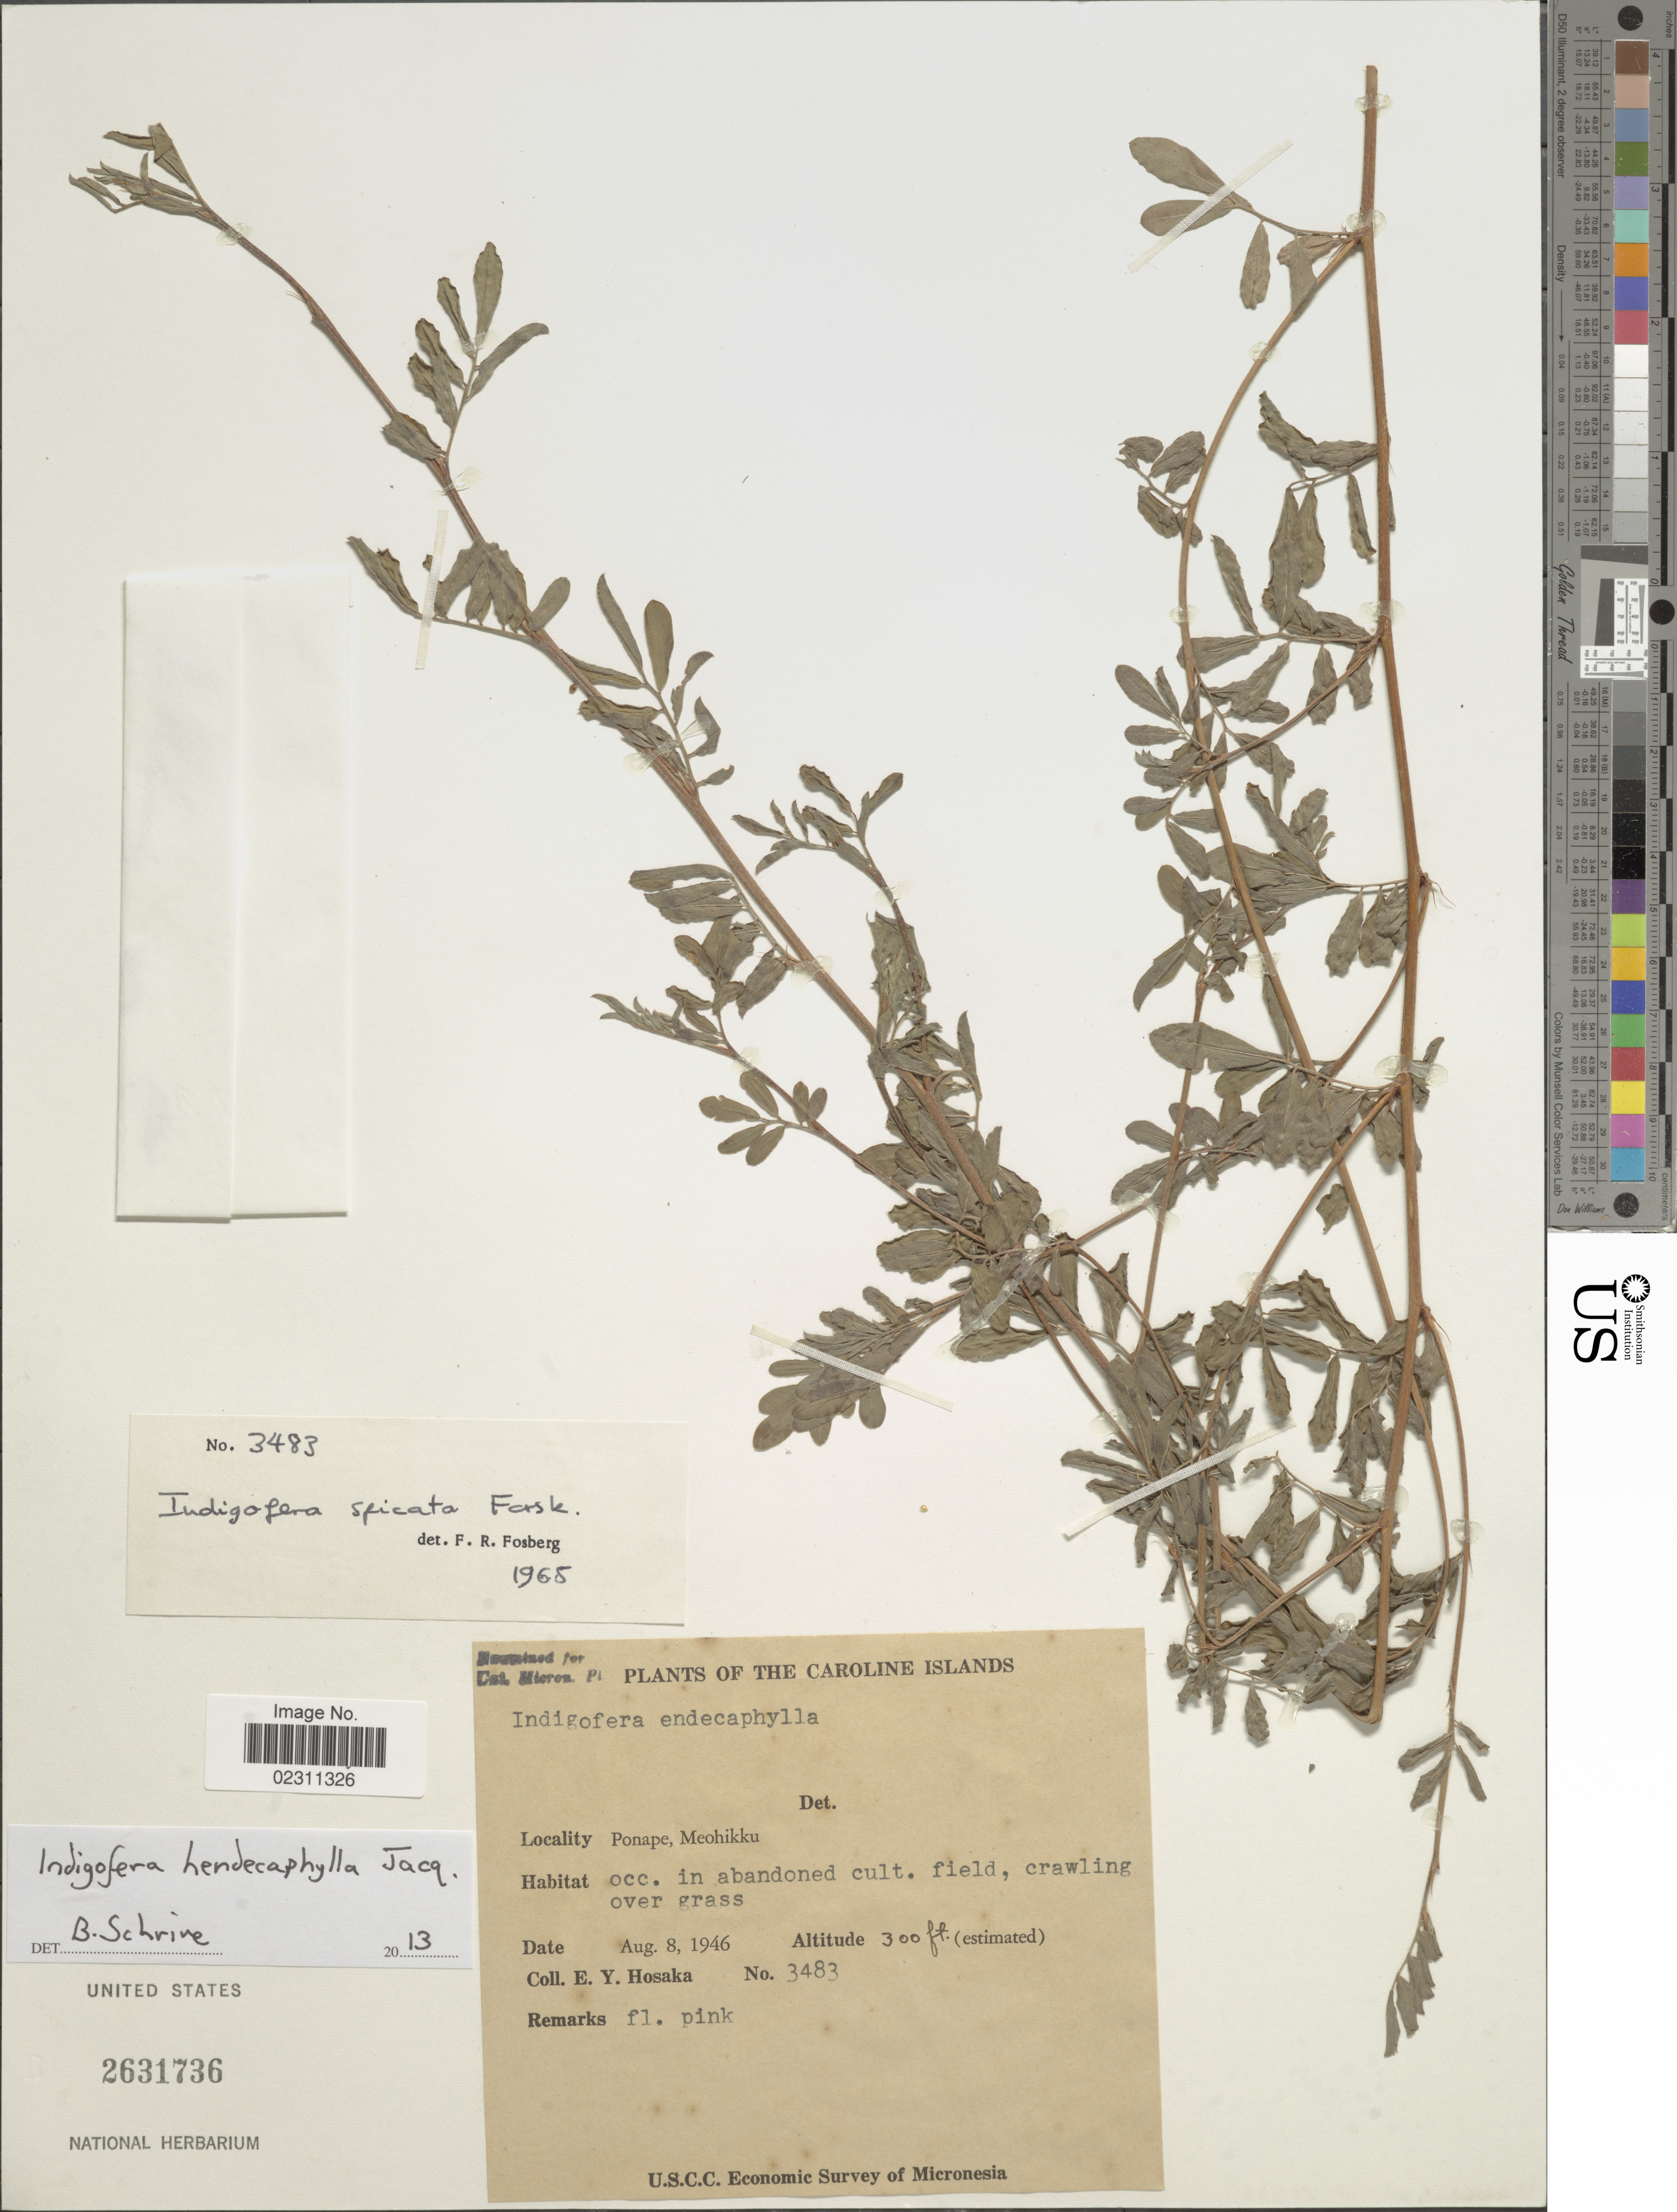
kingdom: Plantae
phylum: Tracheophyta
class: Magnoliopsida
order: Fabales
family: Fabaceae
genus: Indigofera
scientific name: Indigofera hendecaphylla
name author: Jacq.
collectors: E. Y. Hosaka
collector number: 3483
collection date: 1946-08-08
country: Micronesia, Federated States of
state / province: Pohnpei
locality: Caroline Islands. Ponape, Meohikku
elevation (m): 91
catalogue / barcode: US 2631736